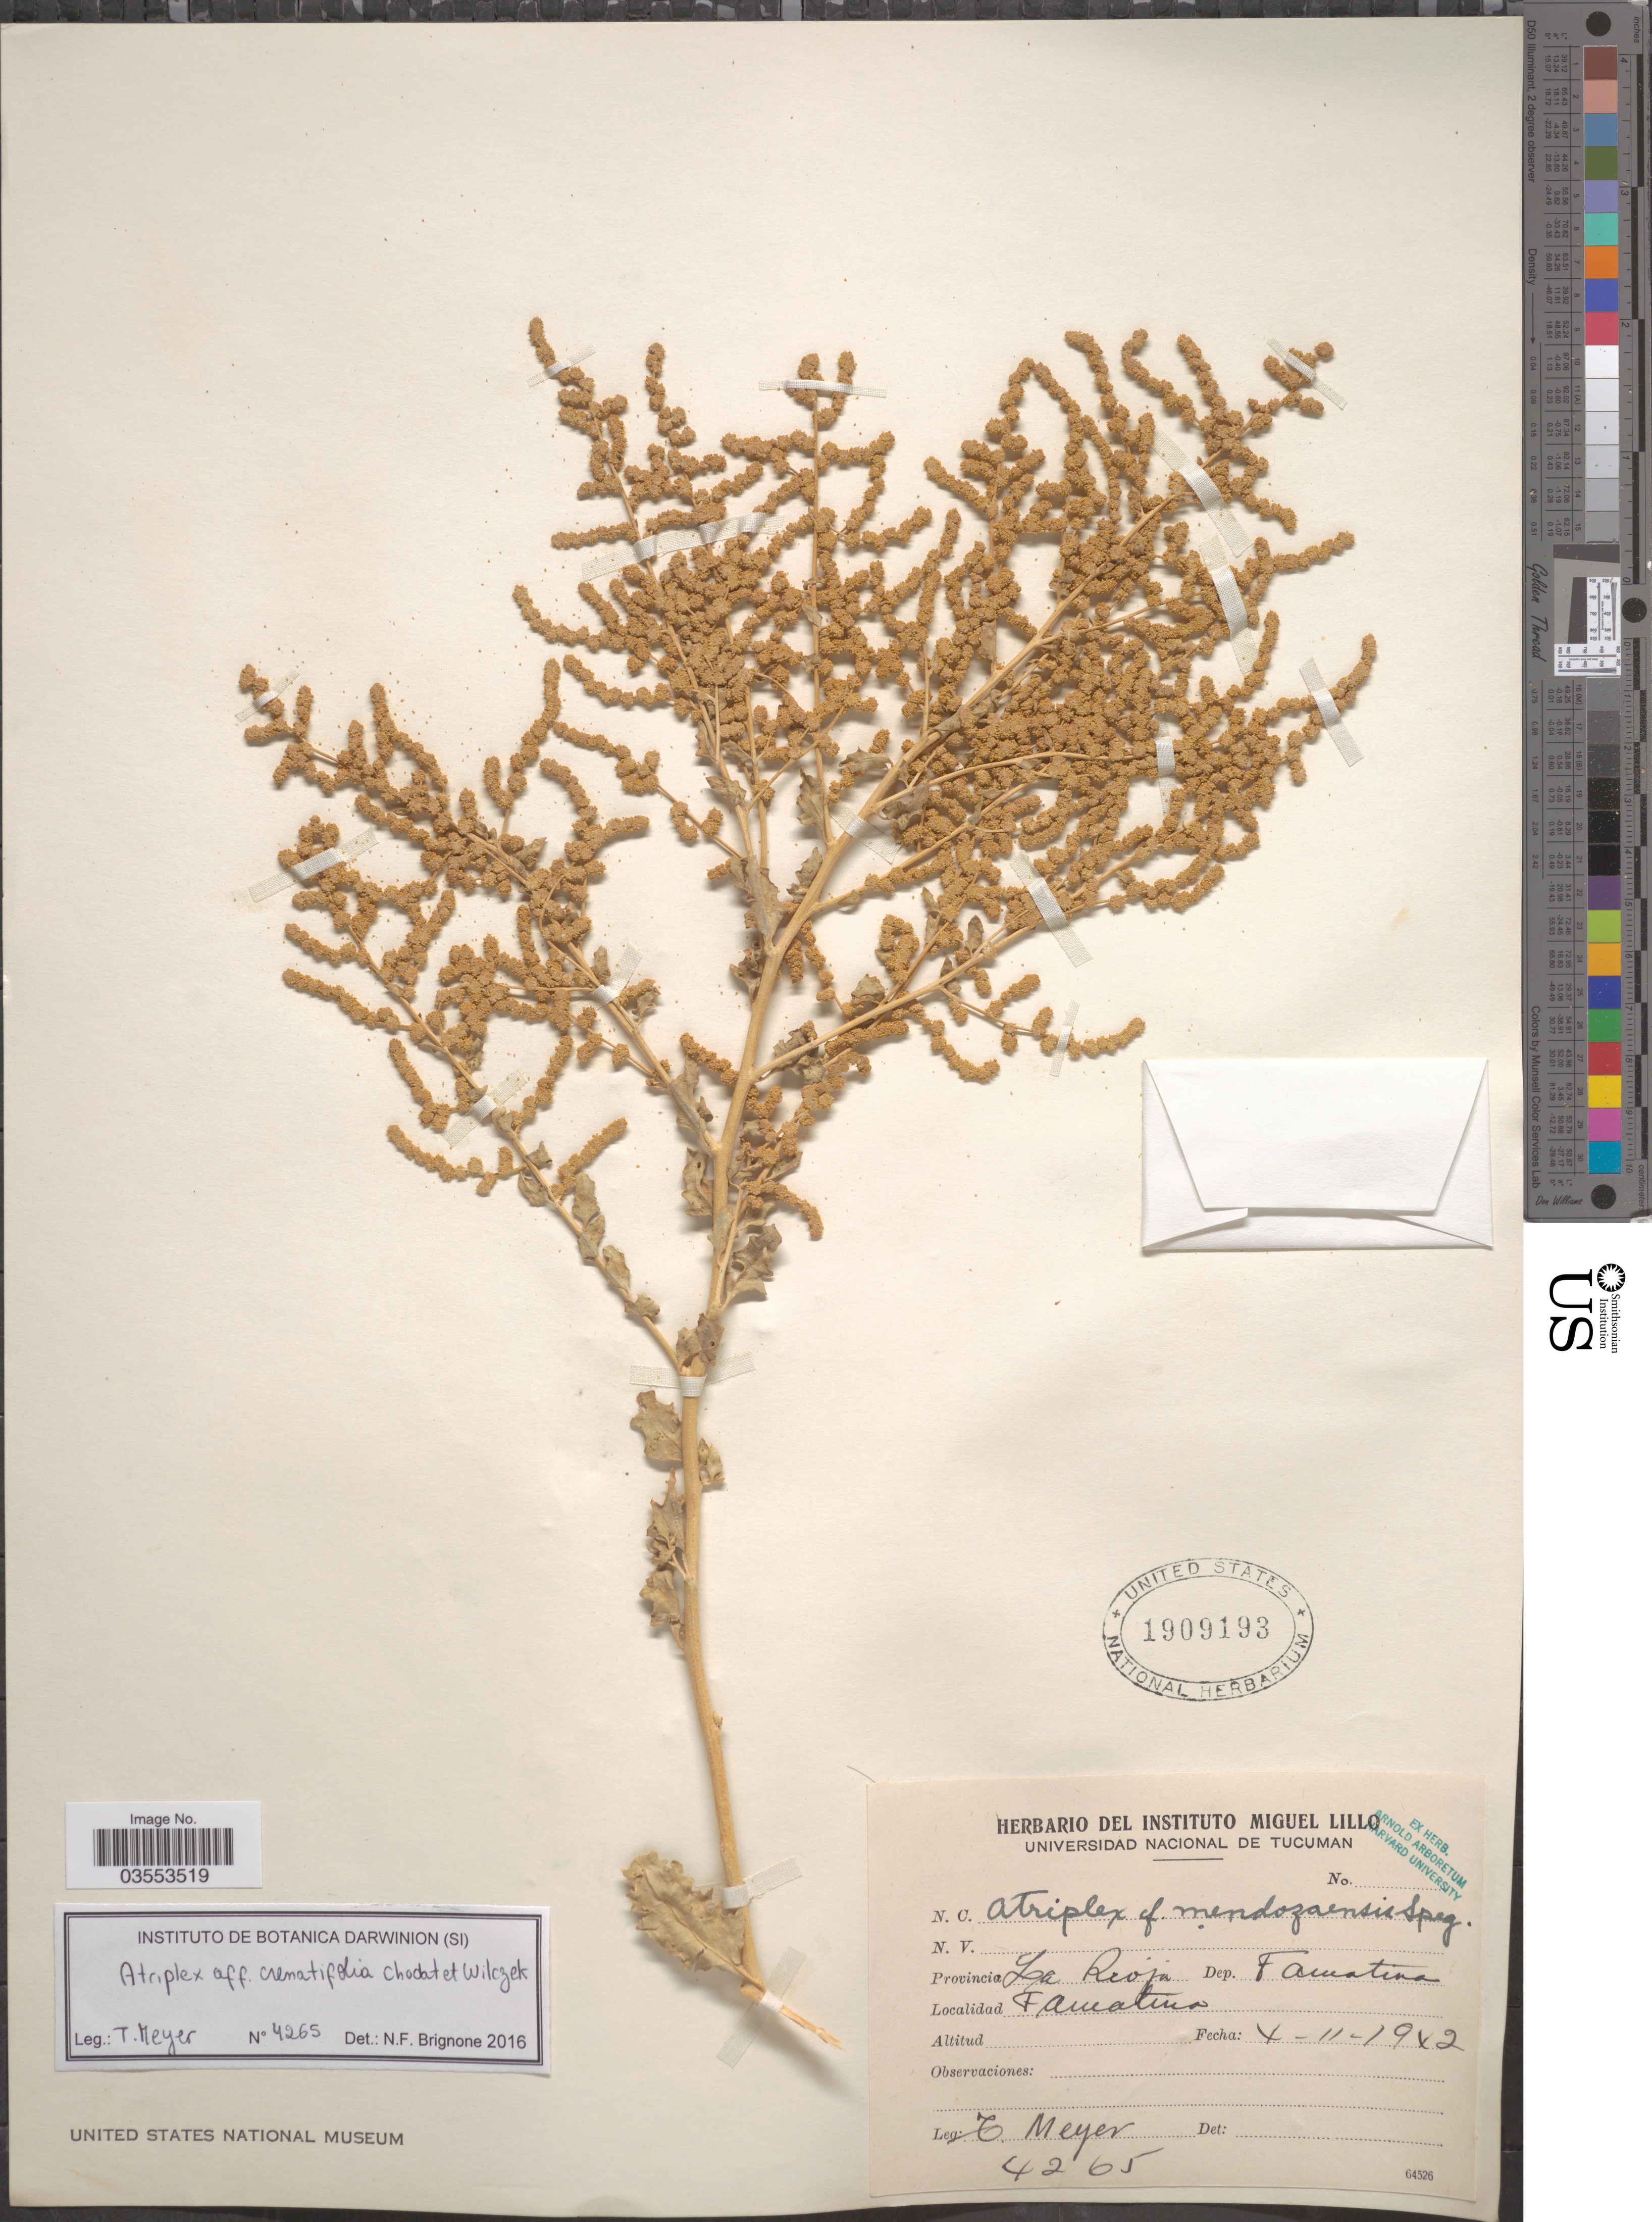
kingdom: Plantae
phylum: Tracheophyta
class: Magnoliopsida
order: Caryophyllales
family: Amaranthaceae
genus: Atriplex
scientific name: Atriplex mendozaensis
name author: Speg.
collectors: C. Meyer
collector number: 4265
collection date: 1942-11-04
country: Argentina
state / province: La Rioja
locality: Provincia La Rioja. Dep. Famatina. Famatina.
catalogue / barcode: US 1909193